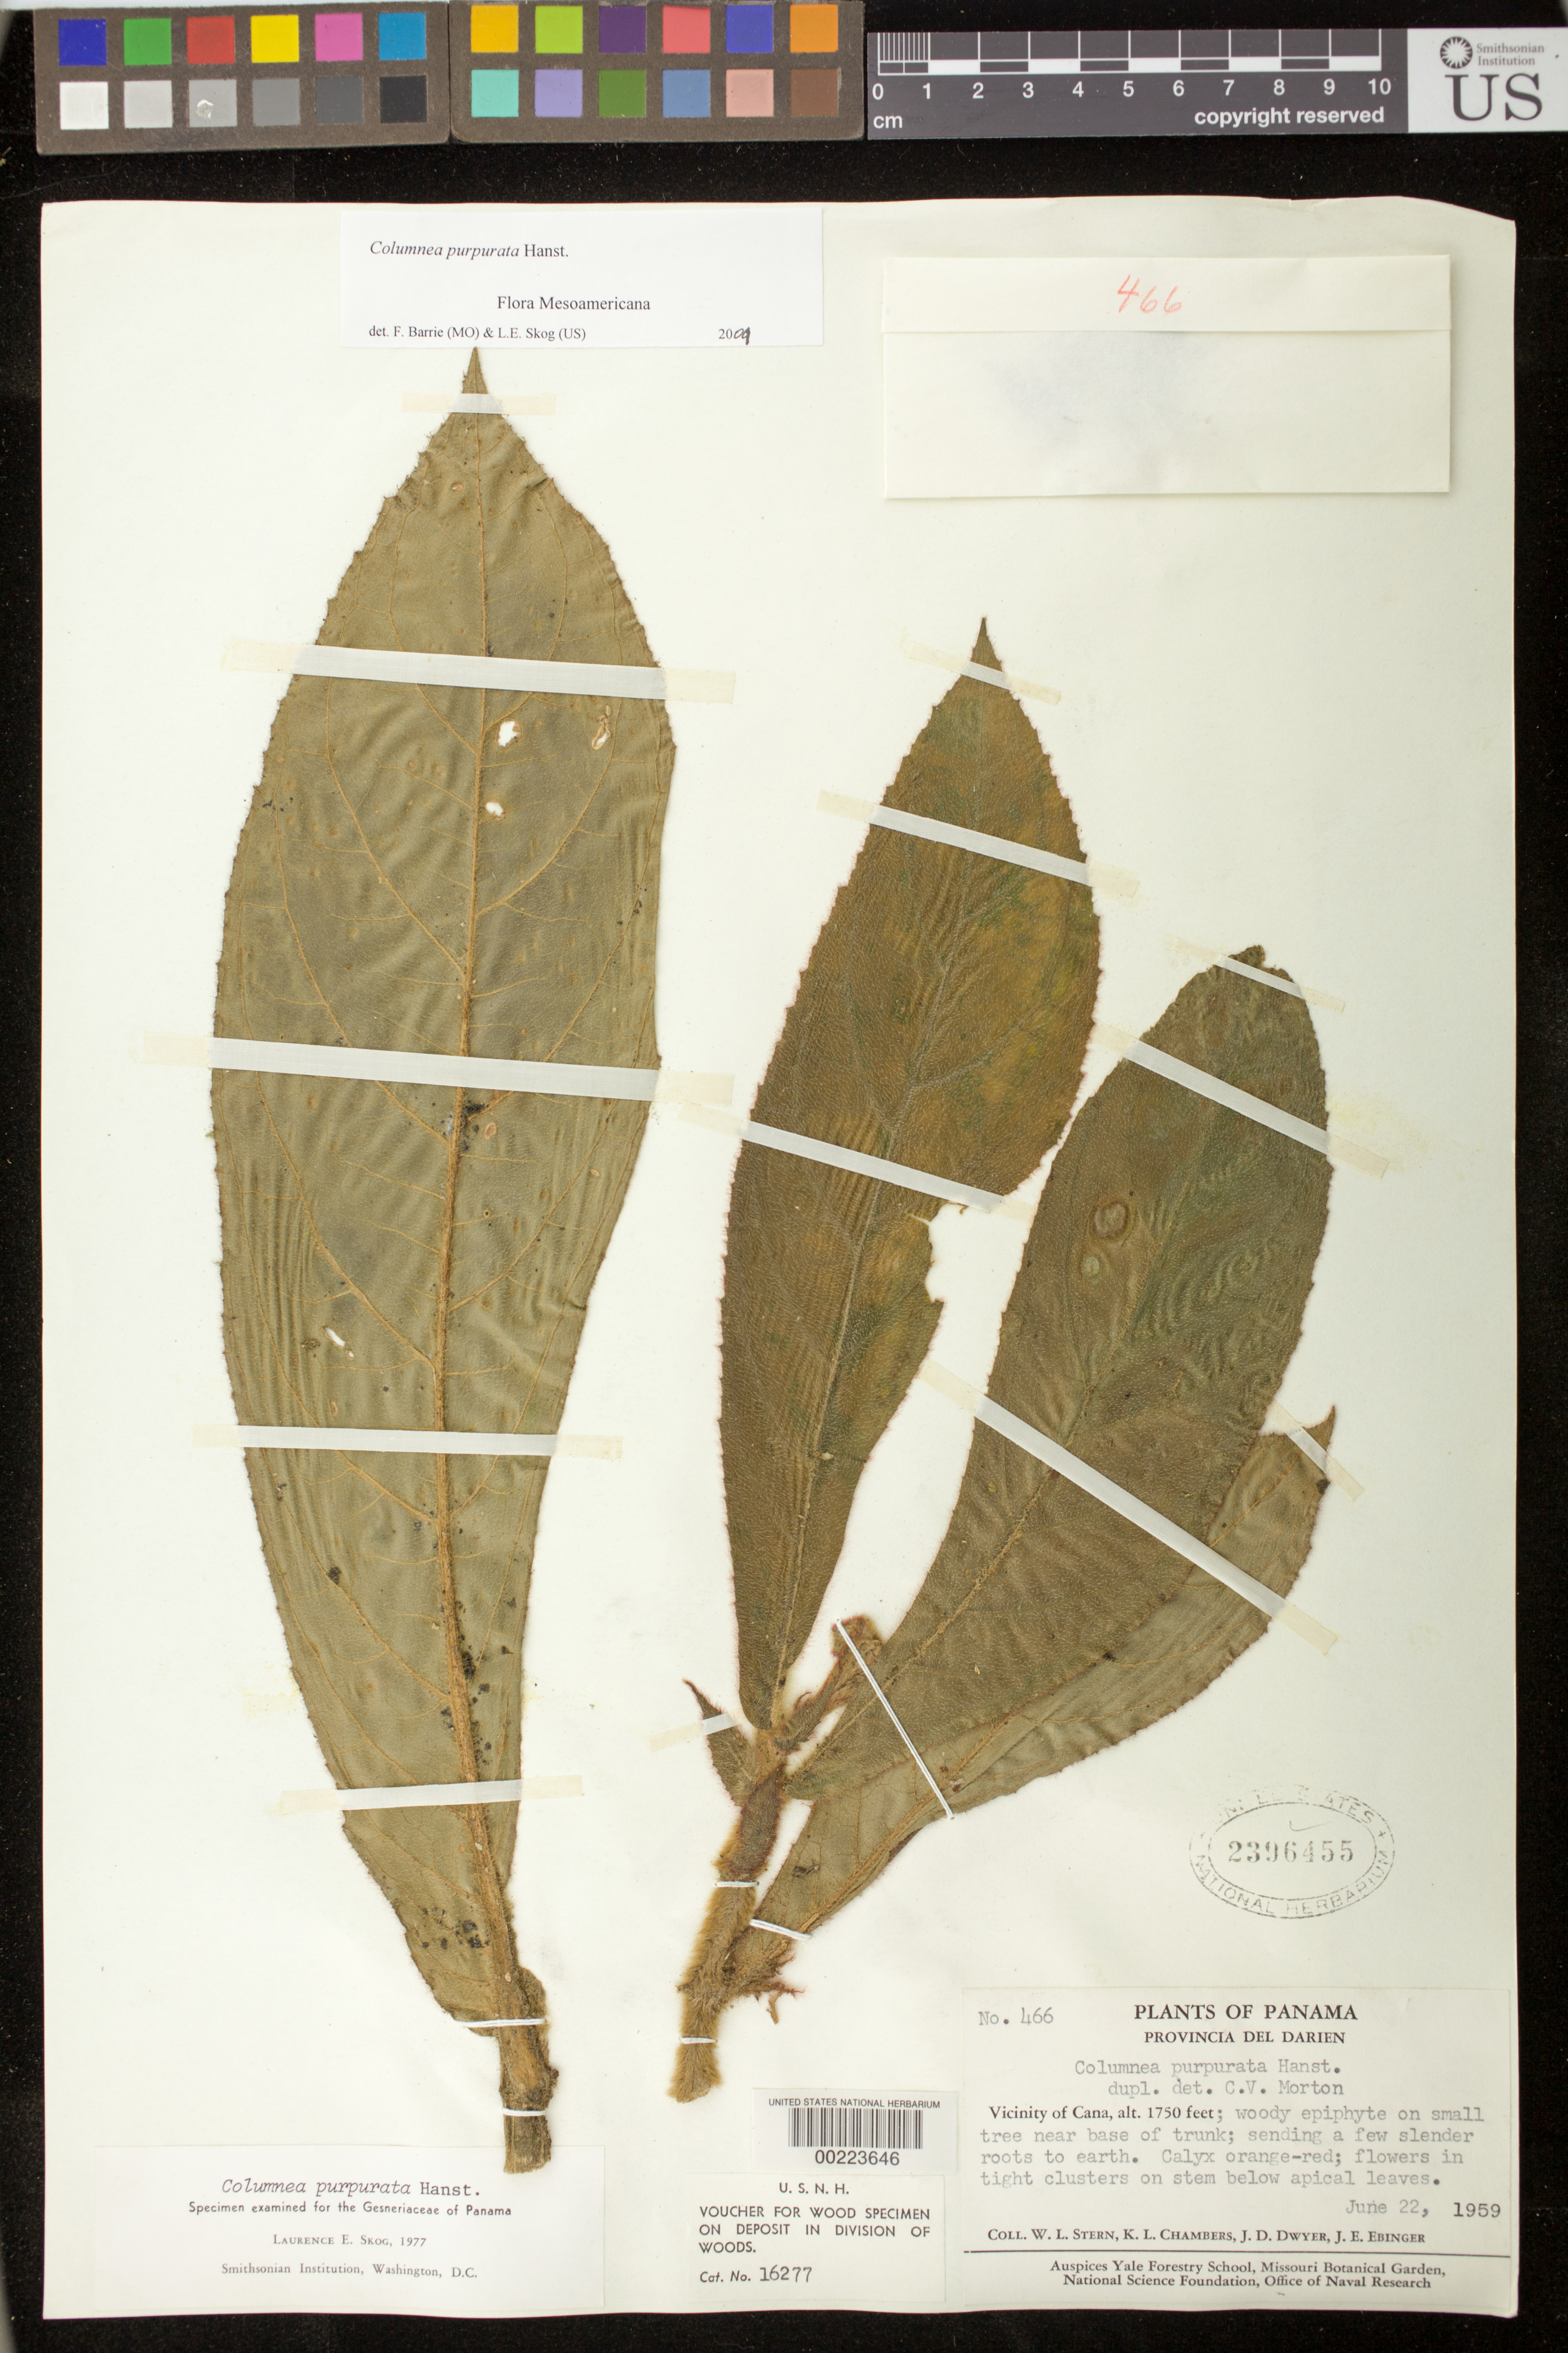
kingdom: Plantae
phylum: Tracheophyta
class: Magnoliopsida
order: Lamiales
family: Gesneriaceae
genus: Columnea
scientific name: Columnea purpurata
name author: Hanst.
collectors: W. L. Stern, K. L. Chambers, J. D. Dwyer & J. Ebinger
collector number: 466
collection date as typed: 22 Jun 1959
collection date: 1959-06-22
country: Panama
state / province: Darién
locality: Vicinity of Cana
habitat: Forest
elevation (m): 533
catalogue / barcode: US 2396455